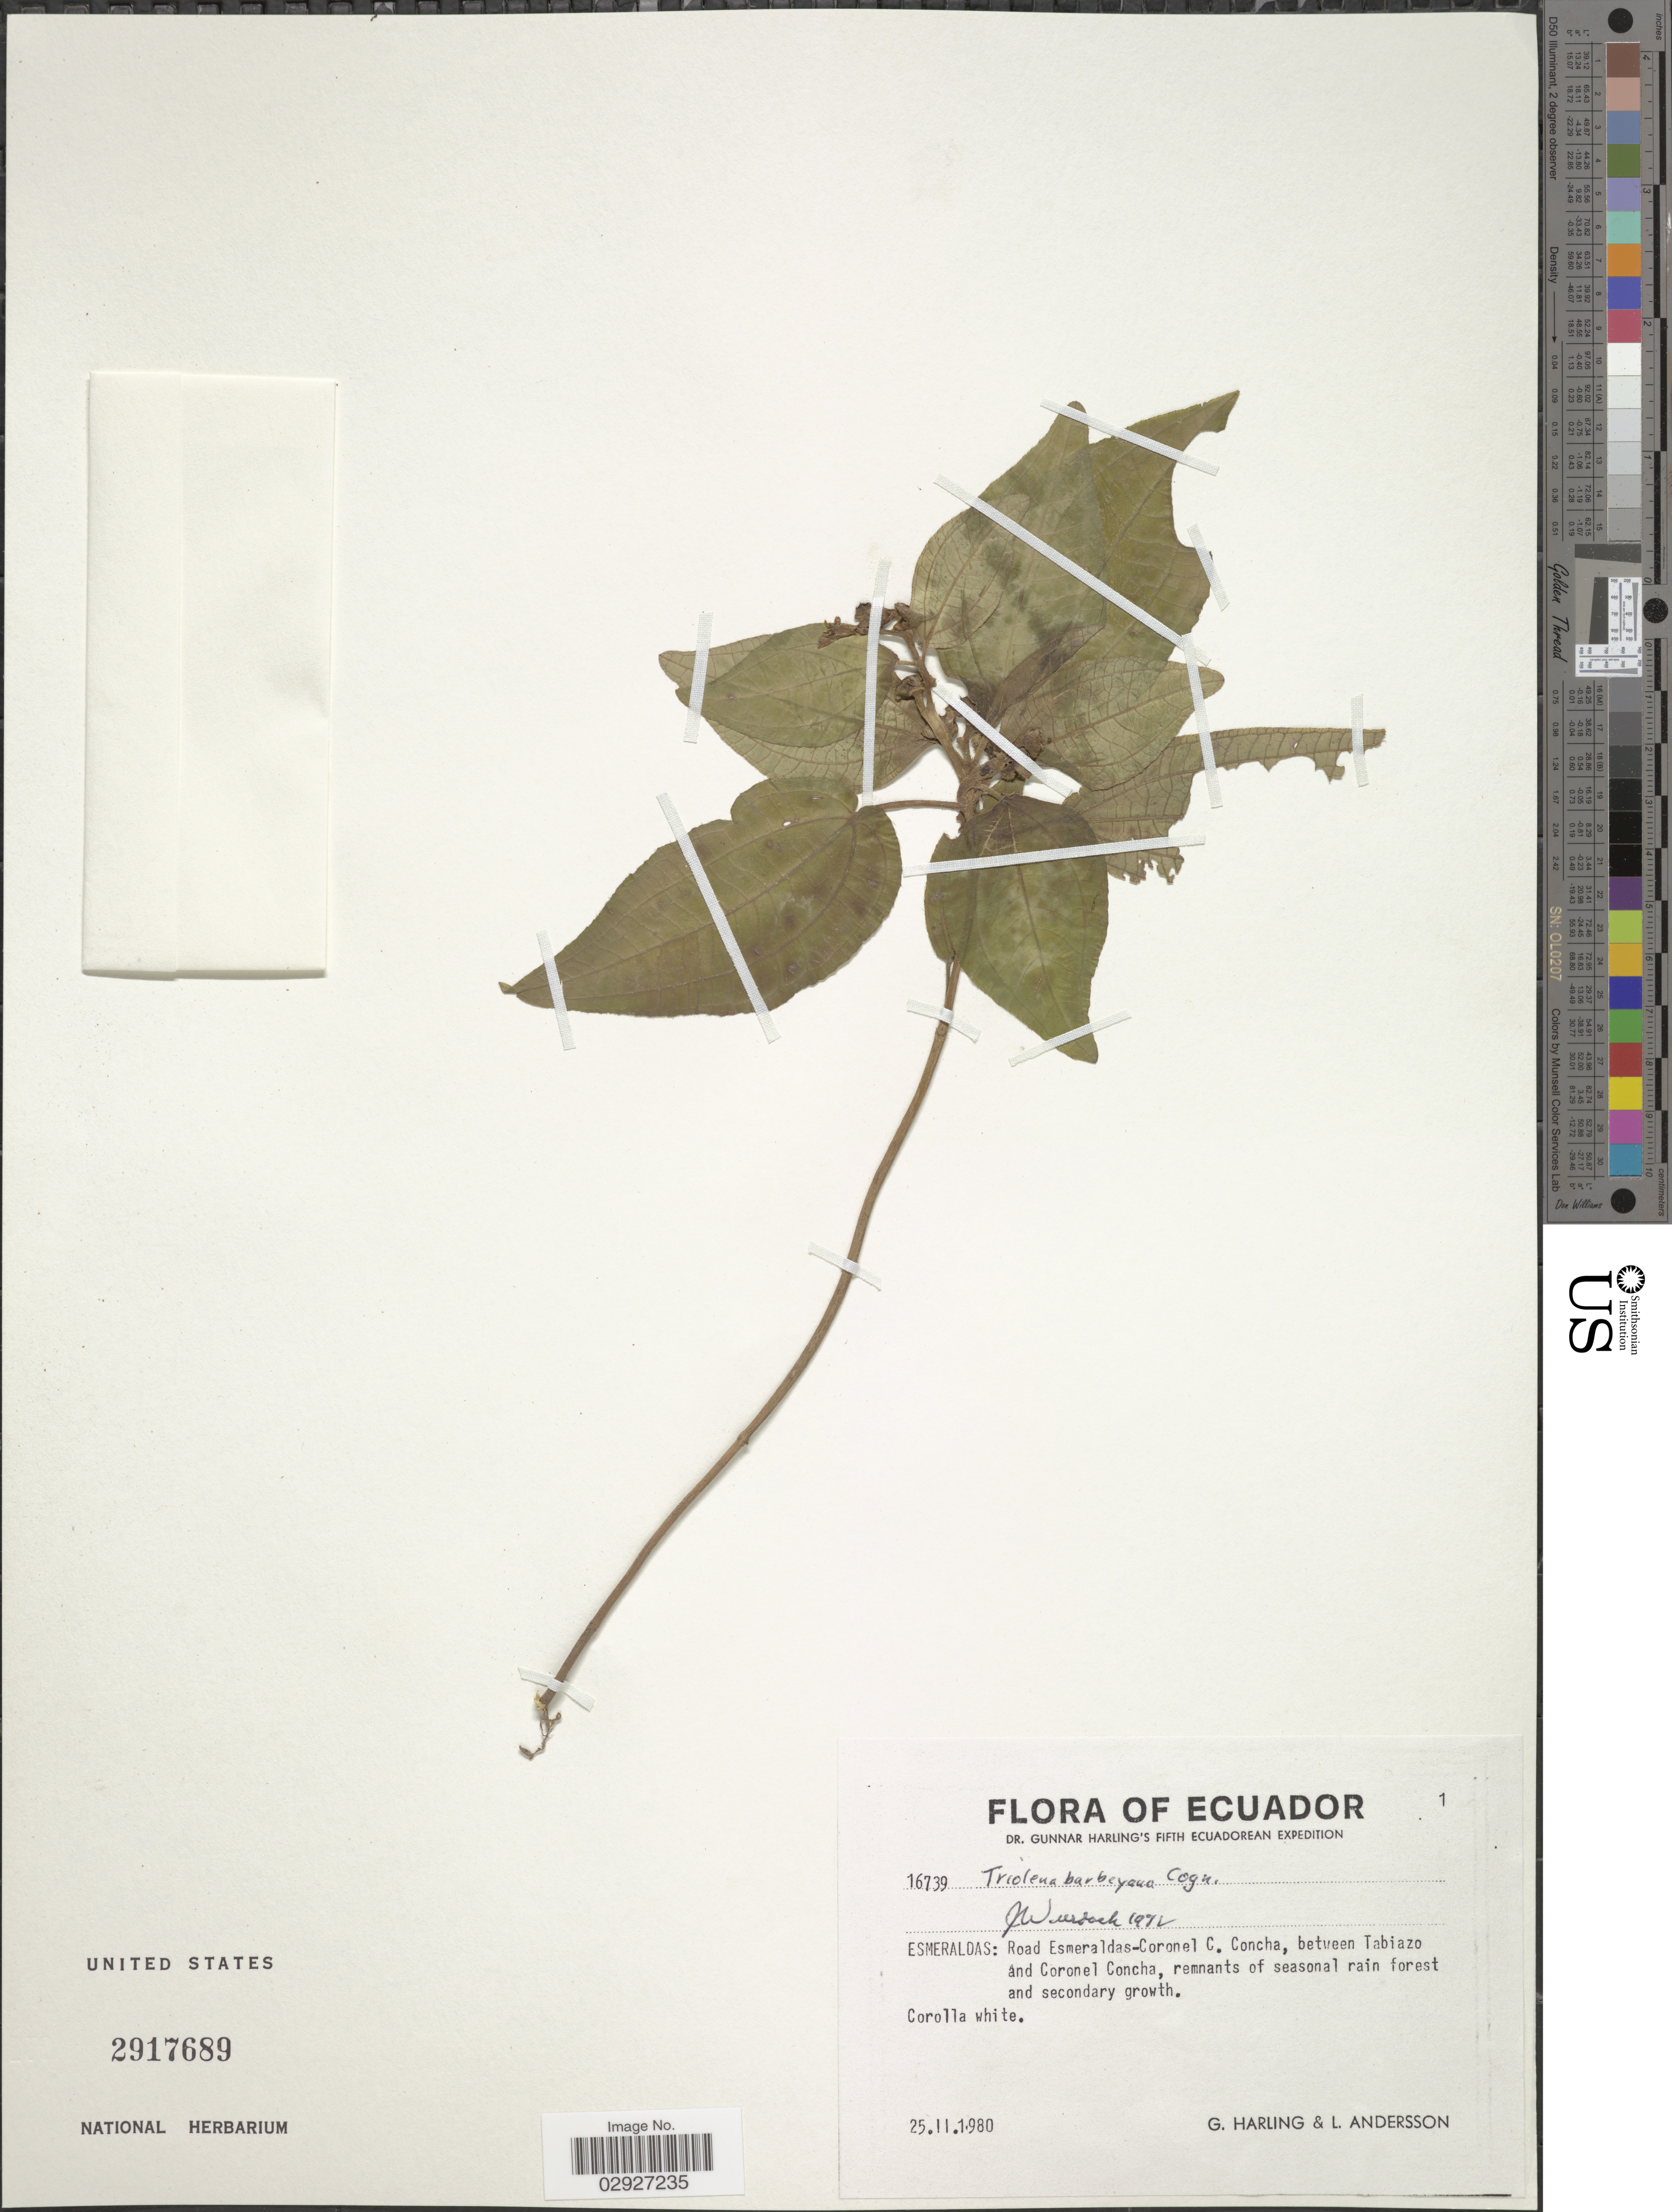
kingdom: Plantae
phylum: Tracheophyta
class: Magnoliopsida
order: Myrtales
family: Melastomataceae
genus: Triolena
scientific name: Triolena barbeyana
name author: Cogn.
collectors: G. Harling & L. Andersson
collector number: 16739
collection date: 1980-02-25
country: Ecuador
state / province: Esmeraldas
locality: Road Esmeraldas-Coronel C. Concha, between Tabiazo and Coronel Concha.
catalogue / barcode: US 2917689